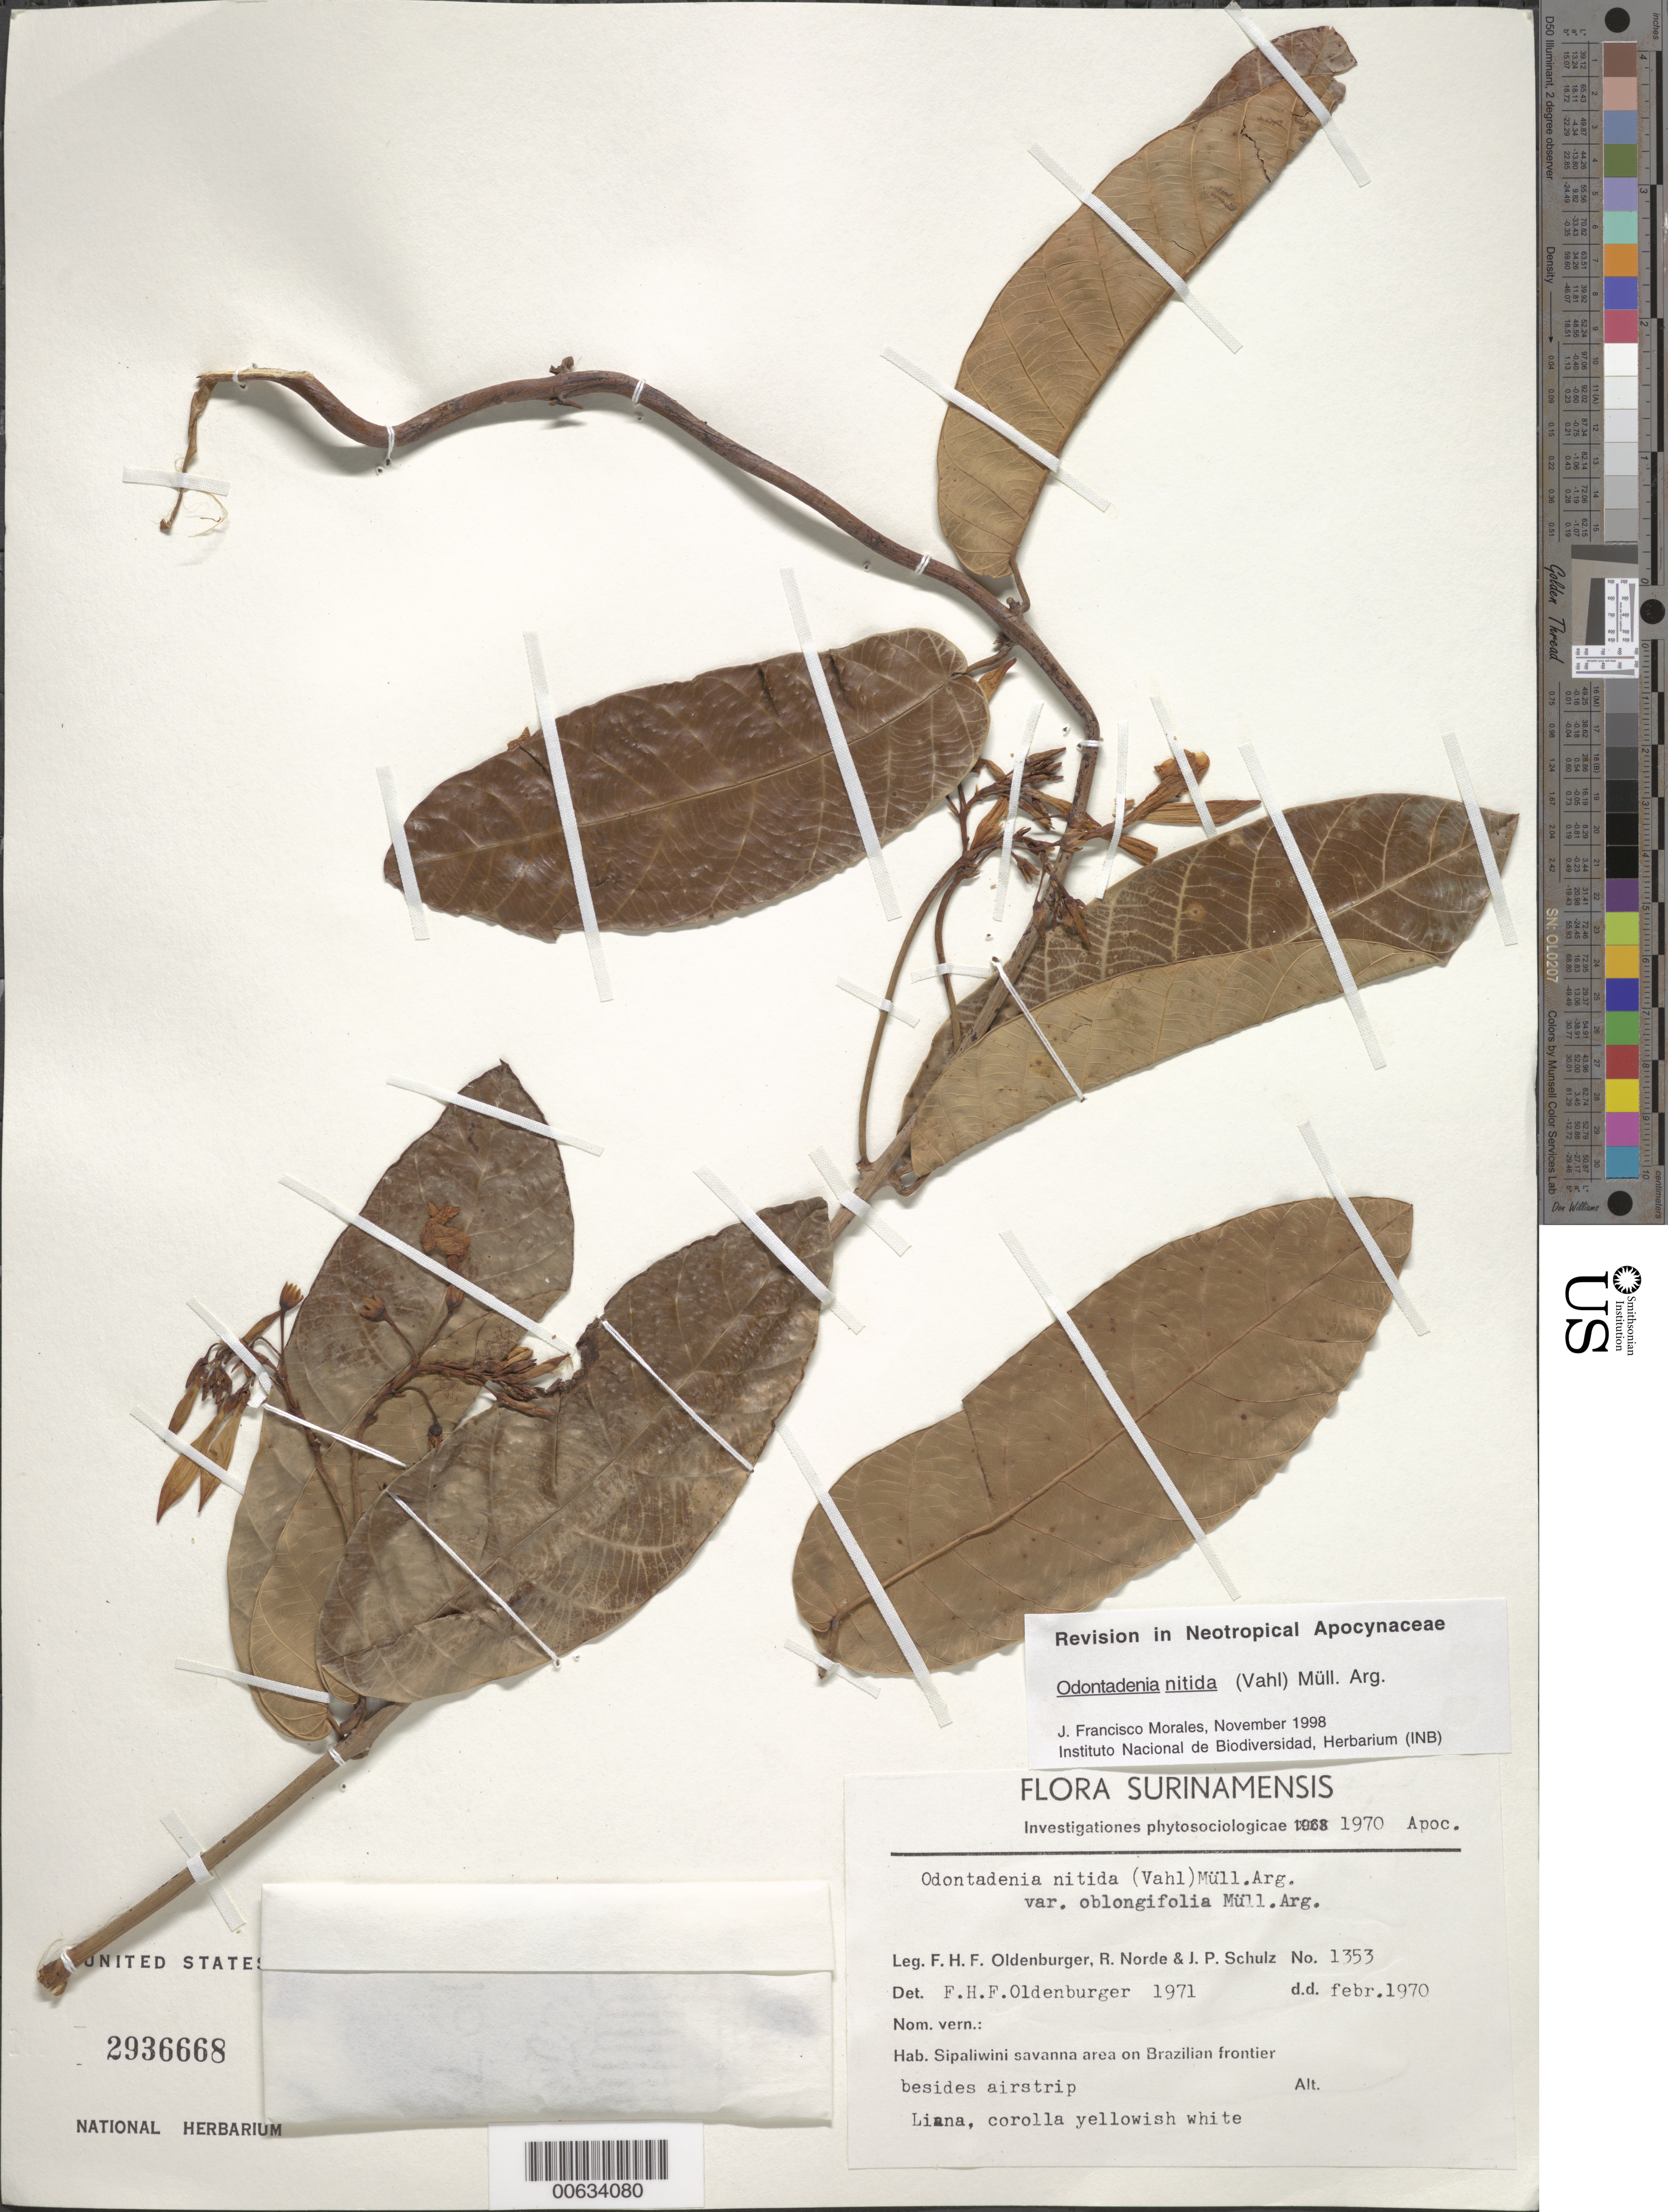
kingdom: Plantae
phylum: Tracheophyta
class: Magnoliopsida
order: Gentianales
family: Apocynaceae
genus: Odontadenia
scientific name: Odontadenia nitida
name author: (Vahl) Müll. Arg.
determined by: Francisco, J. F.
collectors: F. Oldenburger, R. Norde & J. P. Schulz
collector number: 1353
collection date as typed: Feb-70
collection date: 1970-02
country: Suriname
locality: Sipaliwini Savanna, Brazilian frontier, beside airstrip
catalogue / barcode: US 2936668